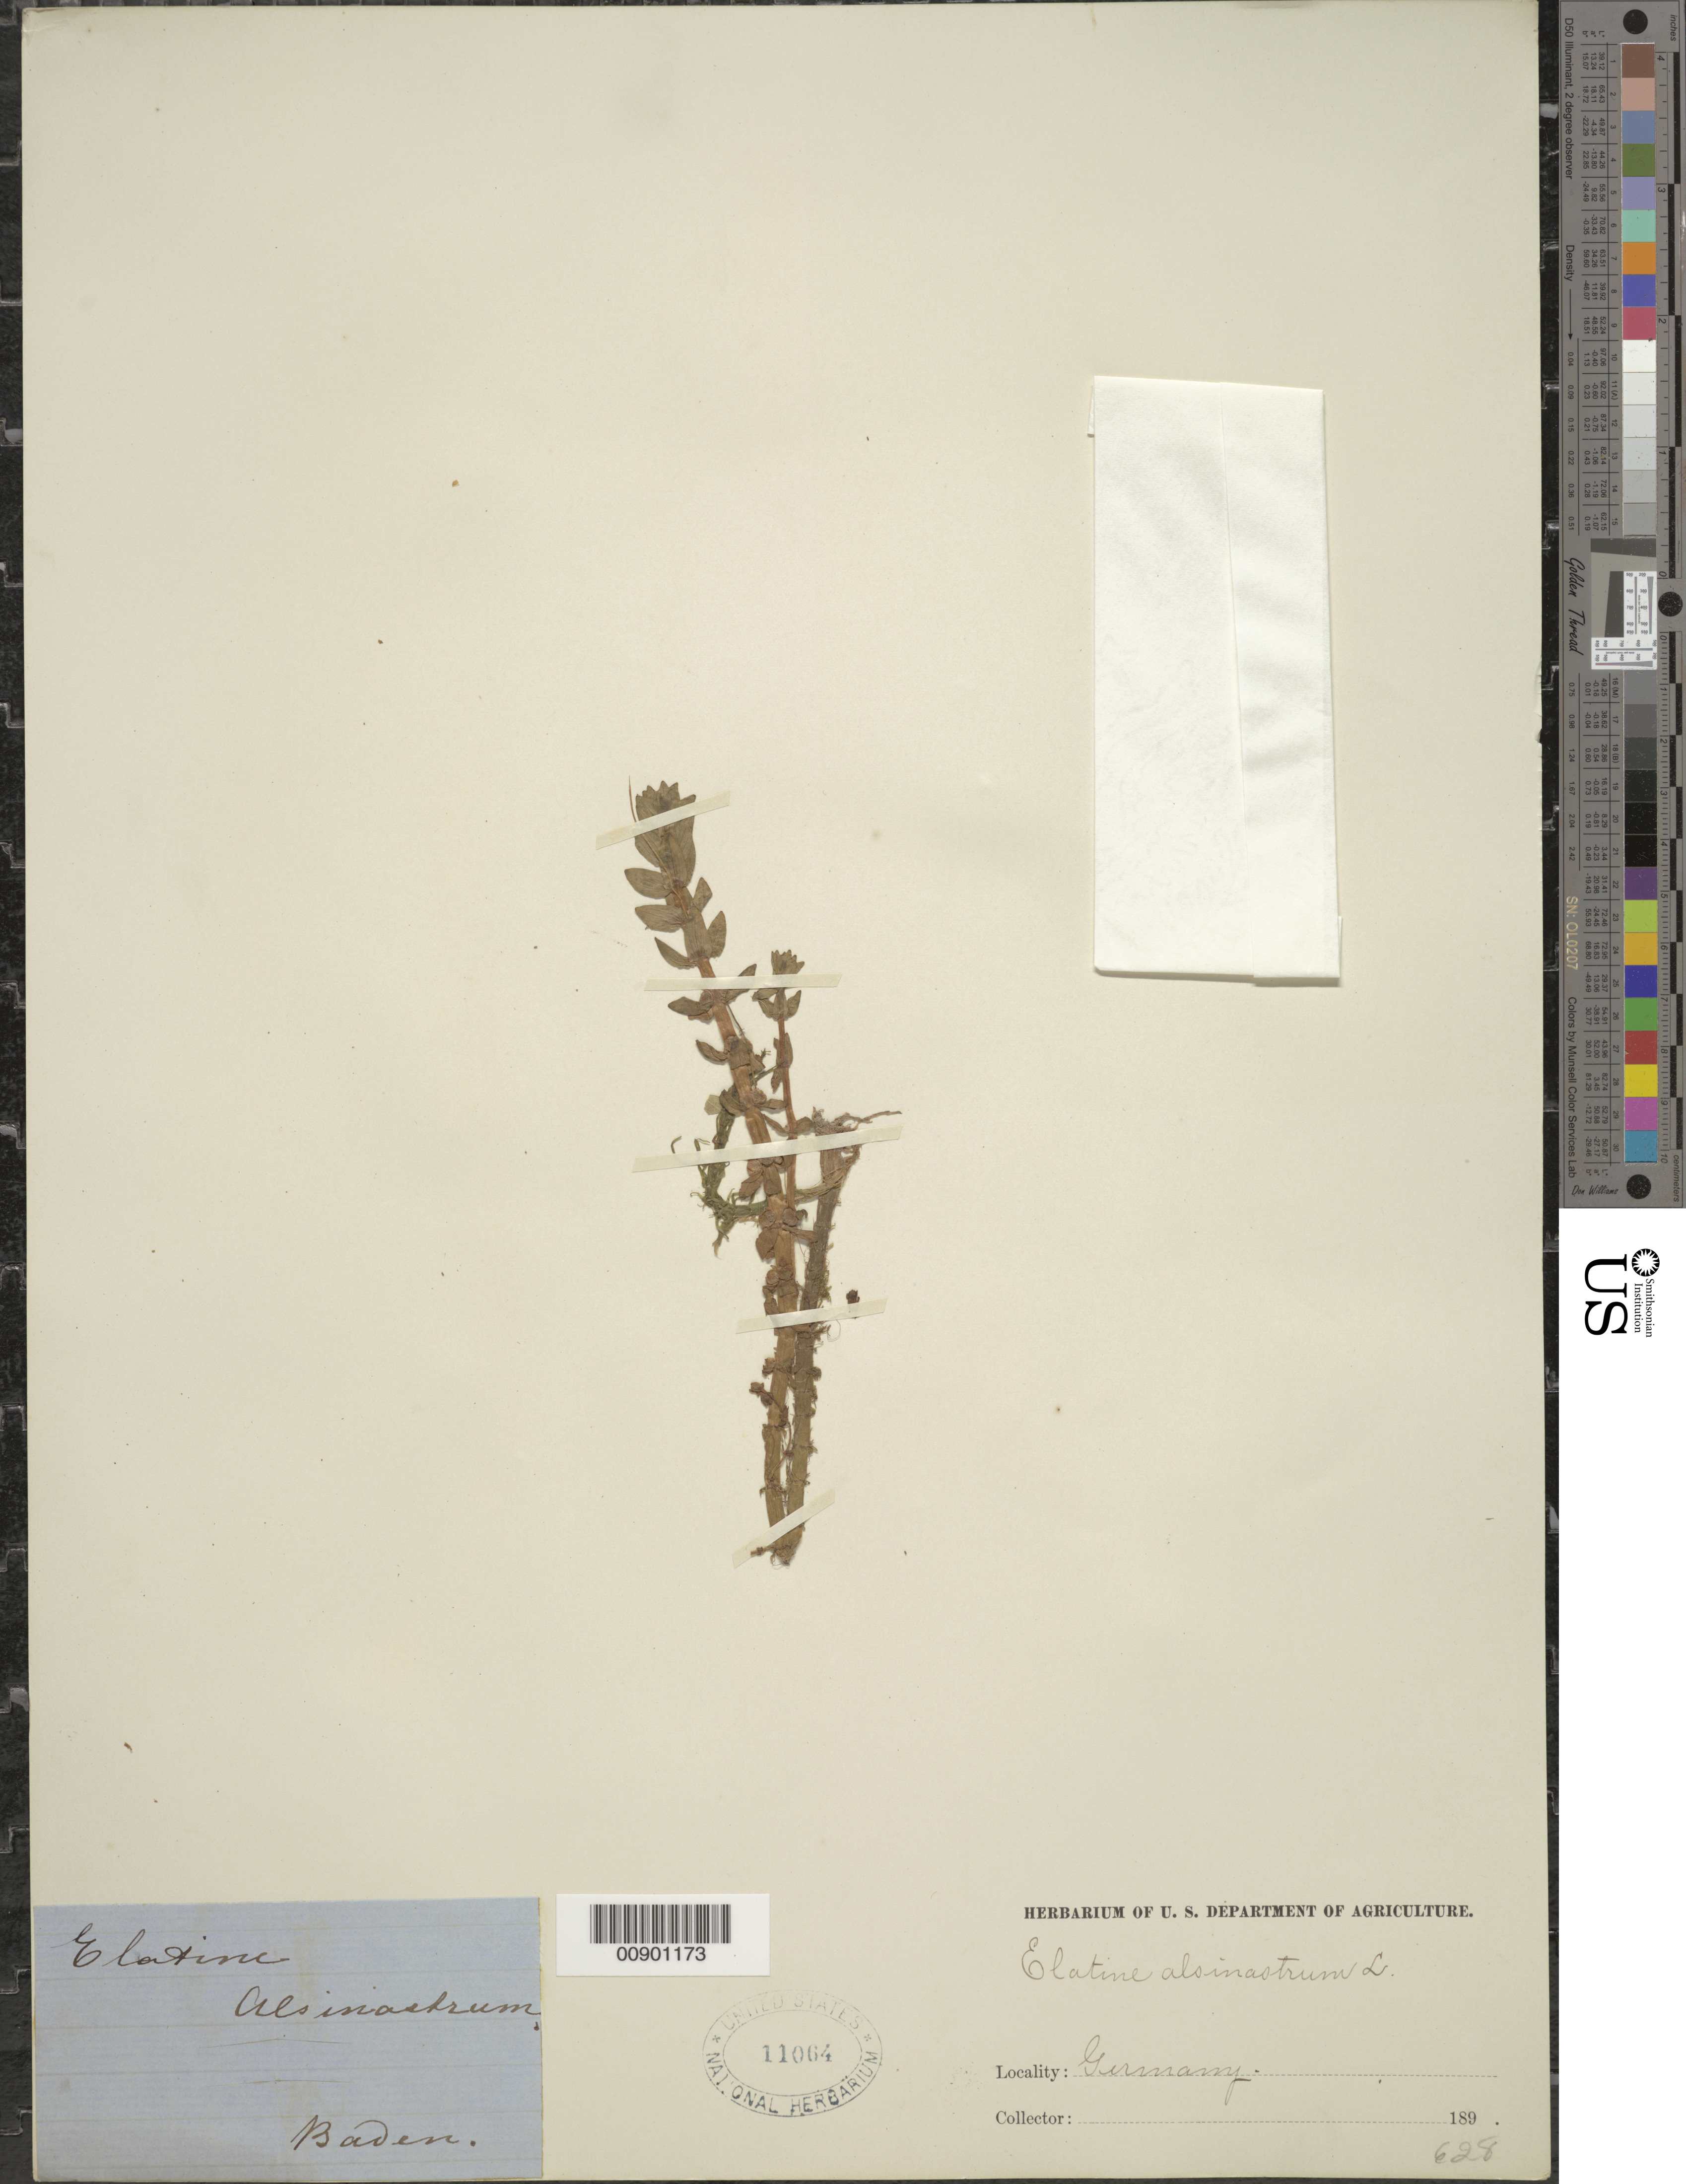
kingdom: Plantae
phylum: Tracheophyta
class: Magnoliopsida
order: Malpighiales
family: Elatinaceae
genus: Elatine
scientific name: Elatine alsinastrum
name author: L.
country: Germany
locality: Baden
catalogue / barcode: US 11064